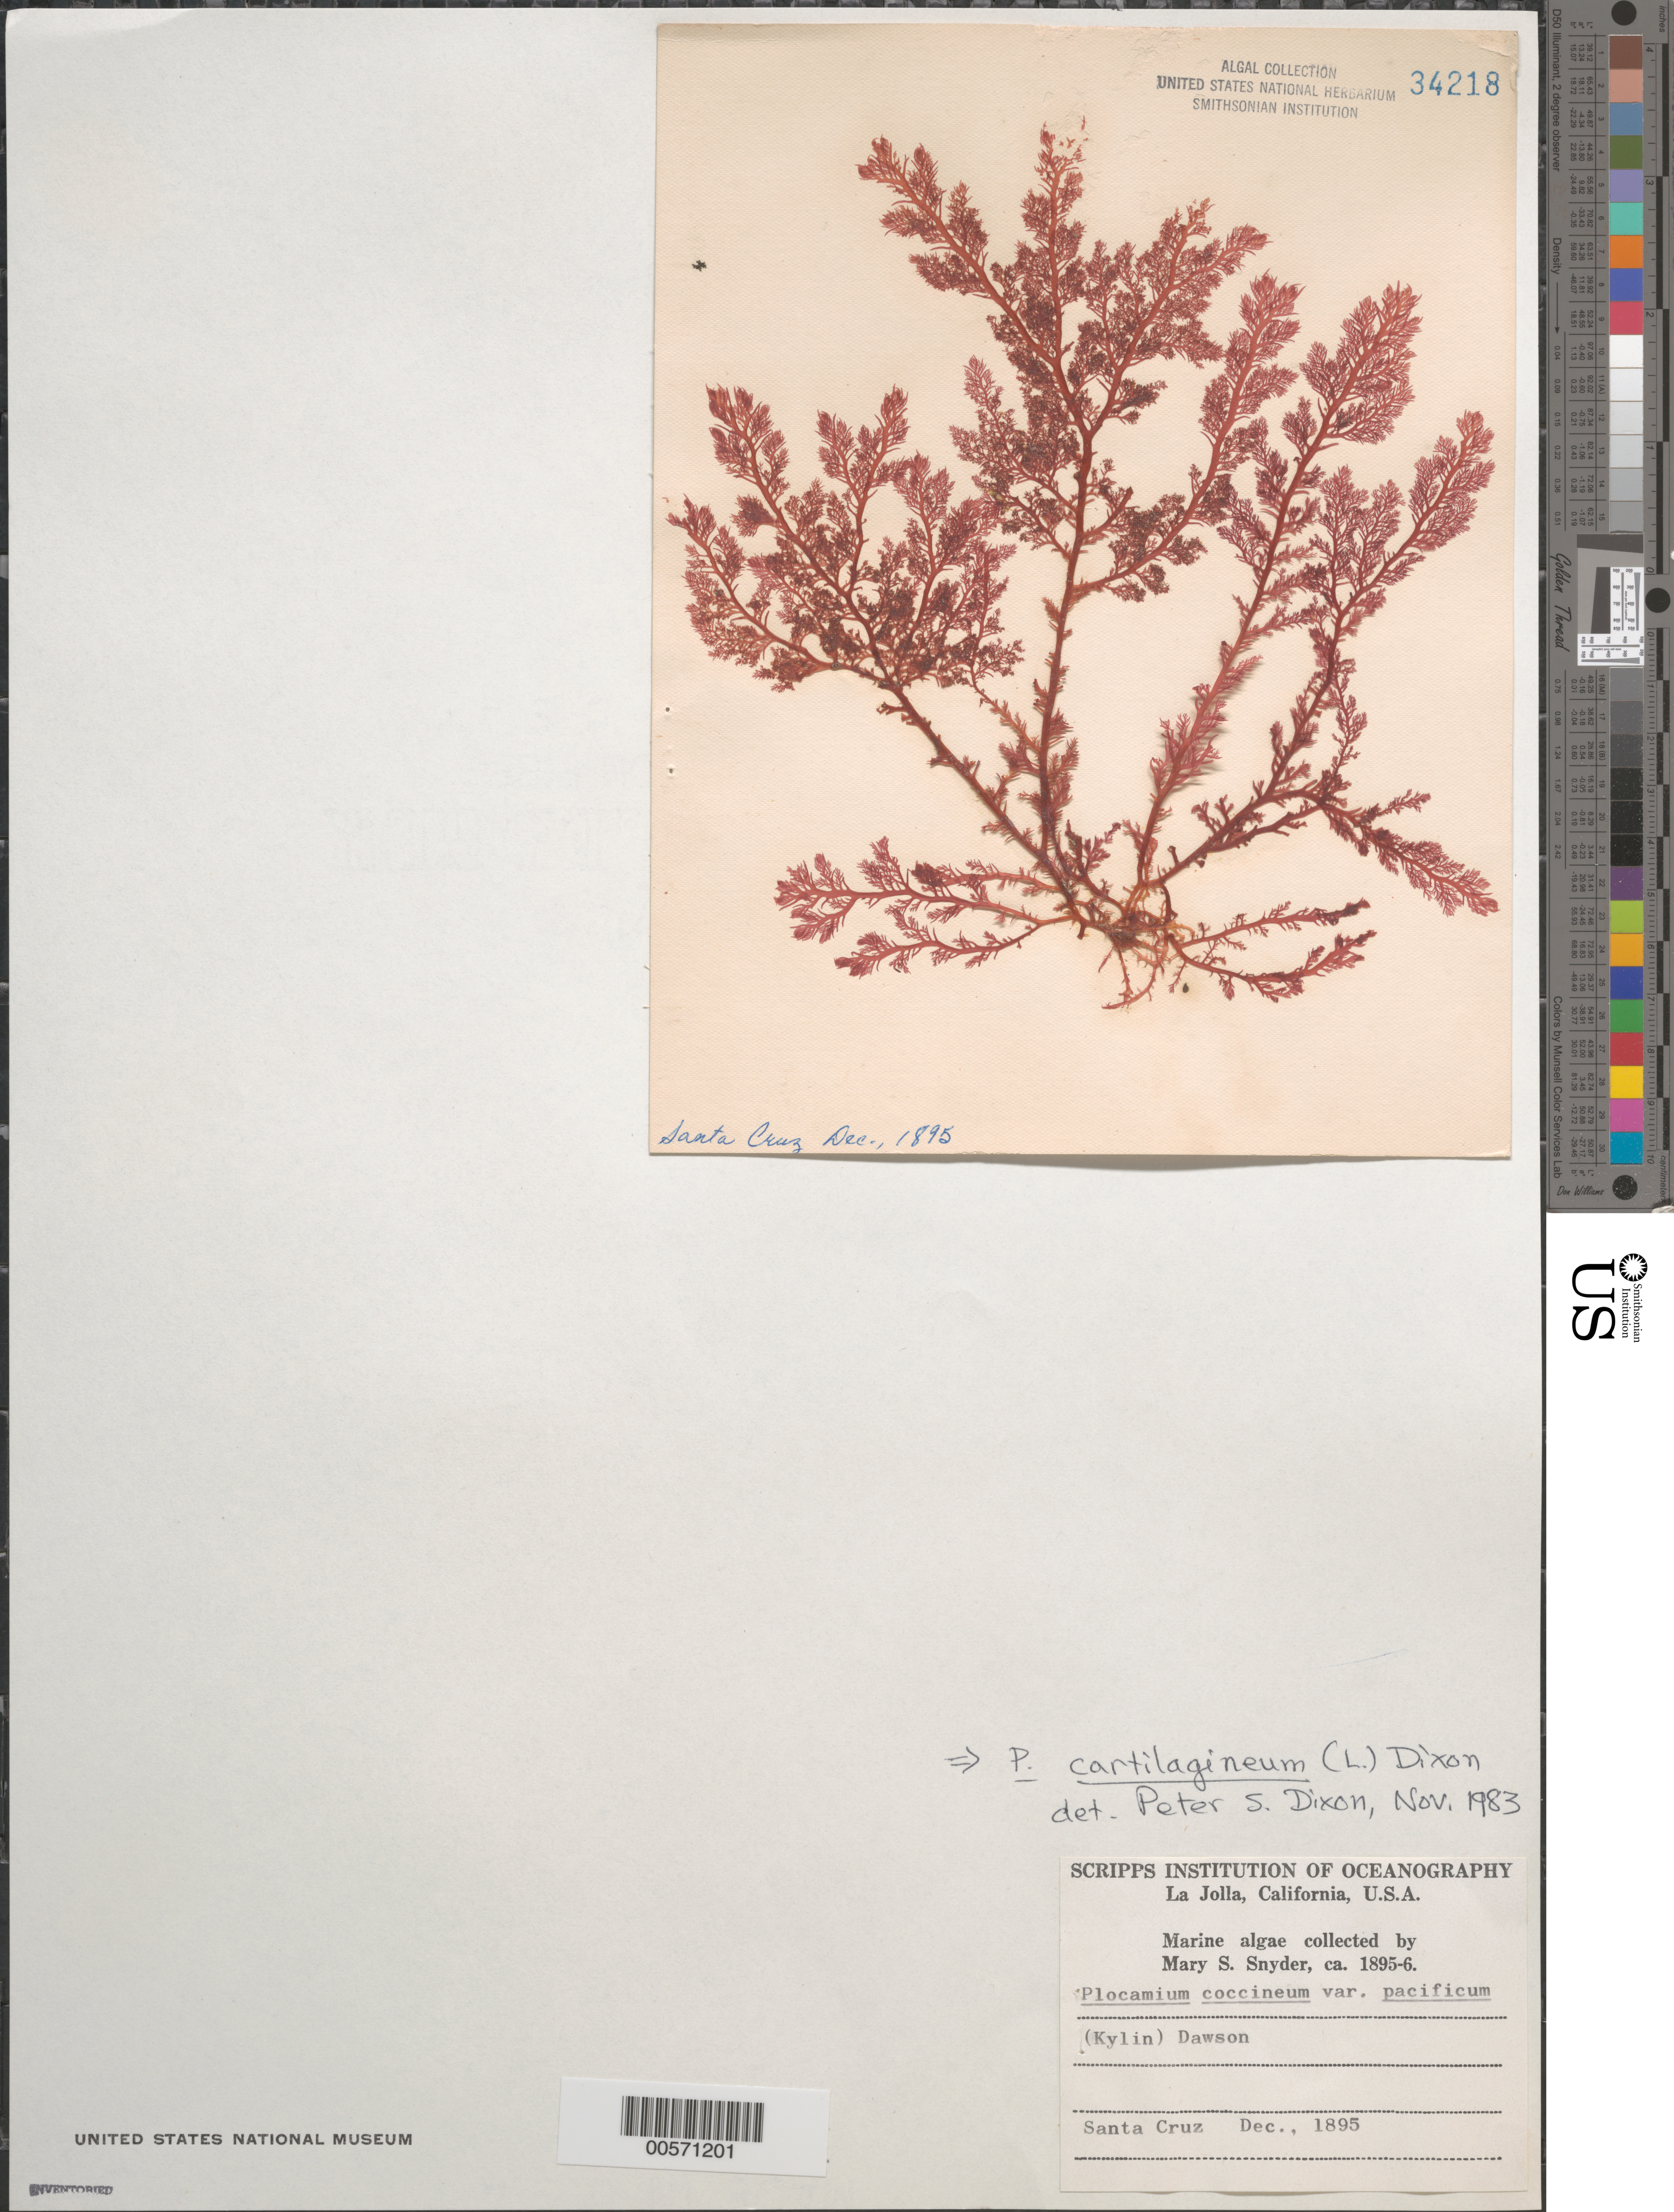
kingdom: Plantae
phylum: Rhodophyta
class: Florideophyceae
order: Plocamiales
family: Plocamiaceae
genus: Plocamium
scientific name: Plocamium cartilagineum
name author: (L.) P.S. Dixon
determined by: Dixon, P. S.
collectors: M. Snyder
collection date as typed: Dec 1895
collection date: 1895-12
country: United States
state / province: California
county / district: Santa Cruz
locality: Santa Cruz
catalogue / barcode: US 34218